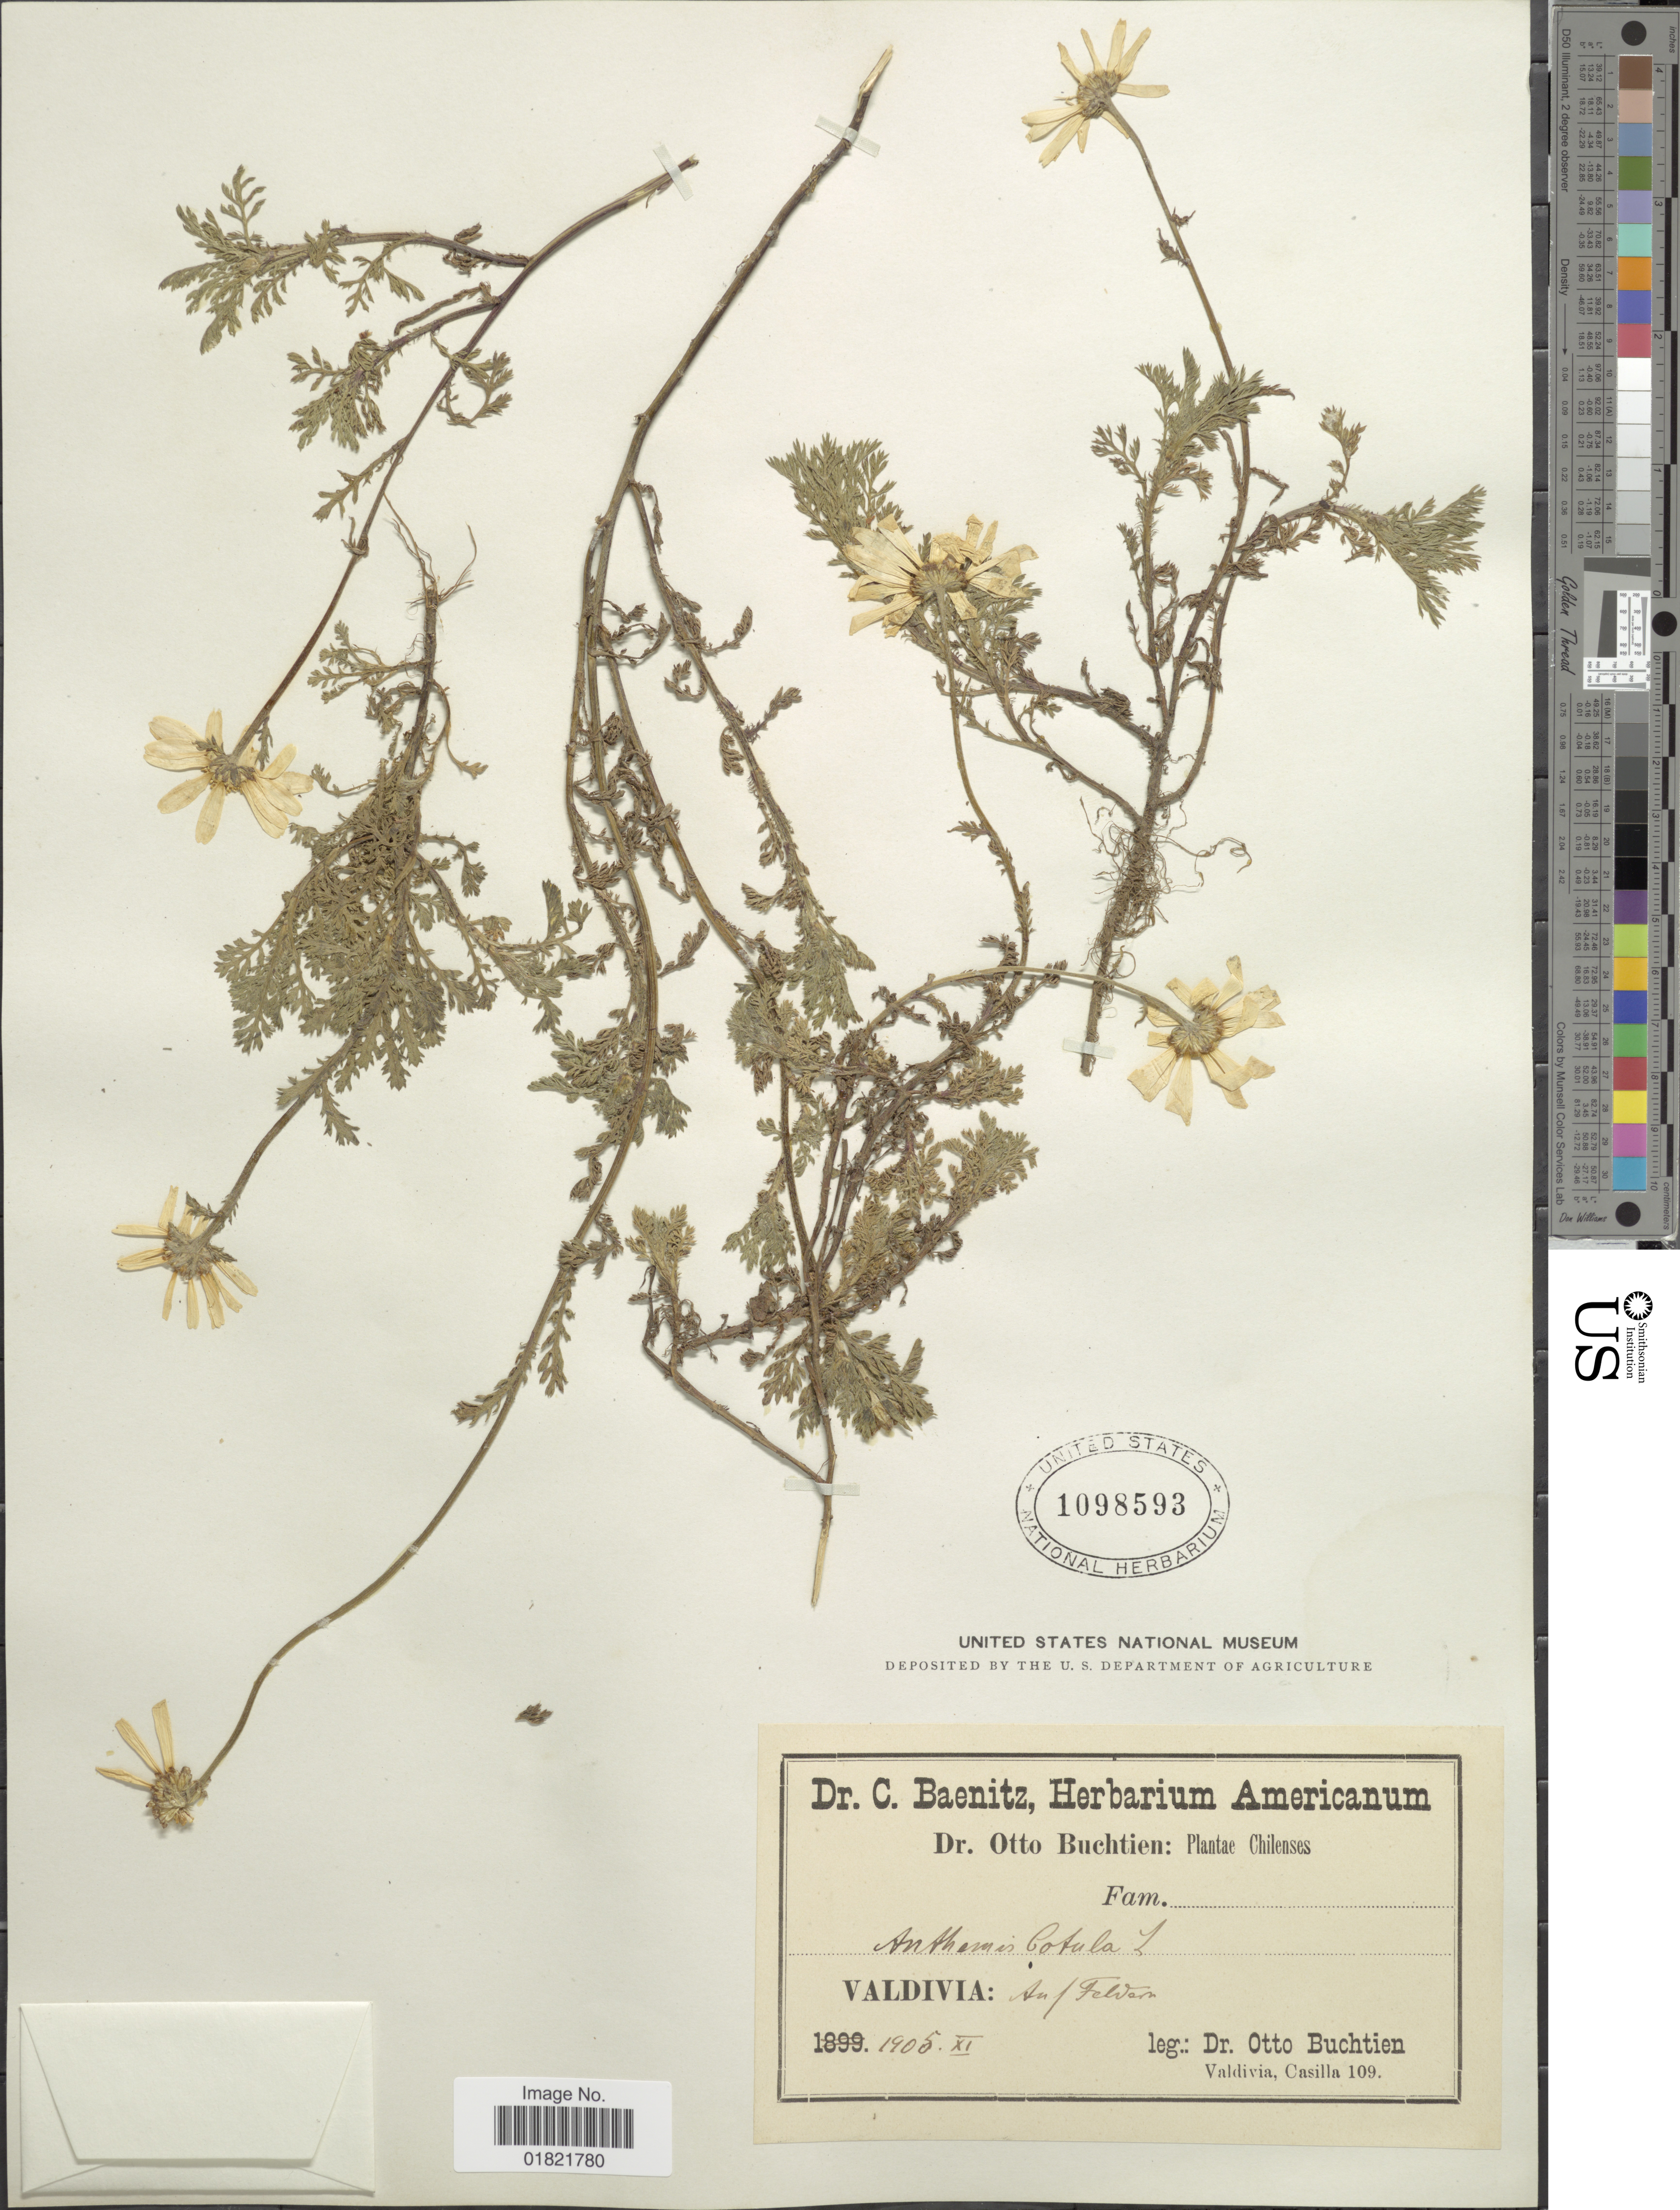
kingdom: Plantae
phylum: Tracheophyta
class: Magnoliopsida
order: Asterales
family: Asteraceae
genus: Anthemis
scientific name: Anthemis cotula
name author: L.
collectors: O. Buchtien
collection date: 1905-11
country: Chile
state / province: Los Ríos (XIV)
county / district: Valdivia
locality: Auf Feldern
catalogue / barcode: US 1098593